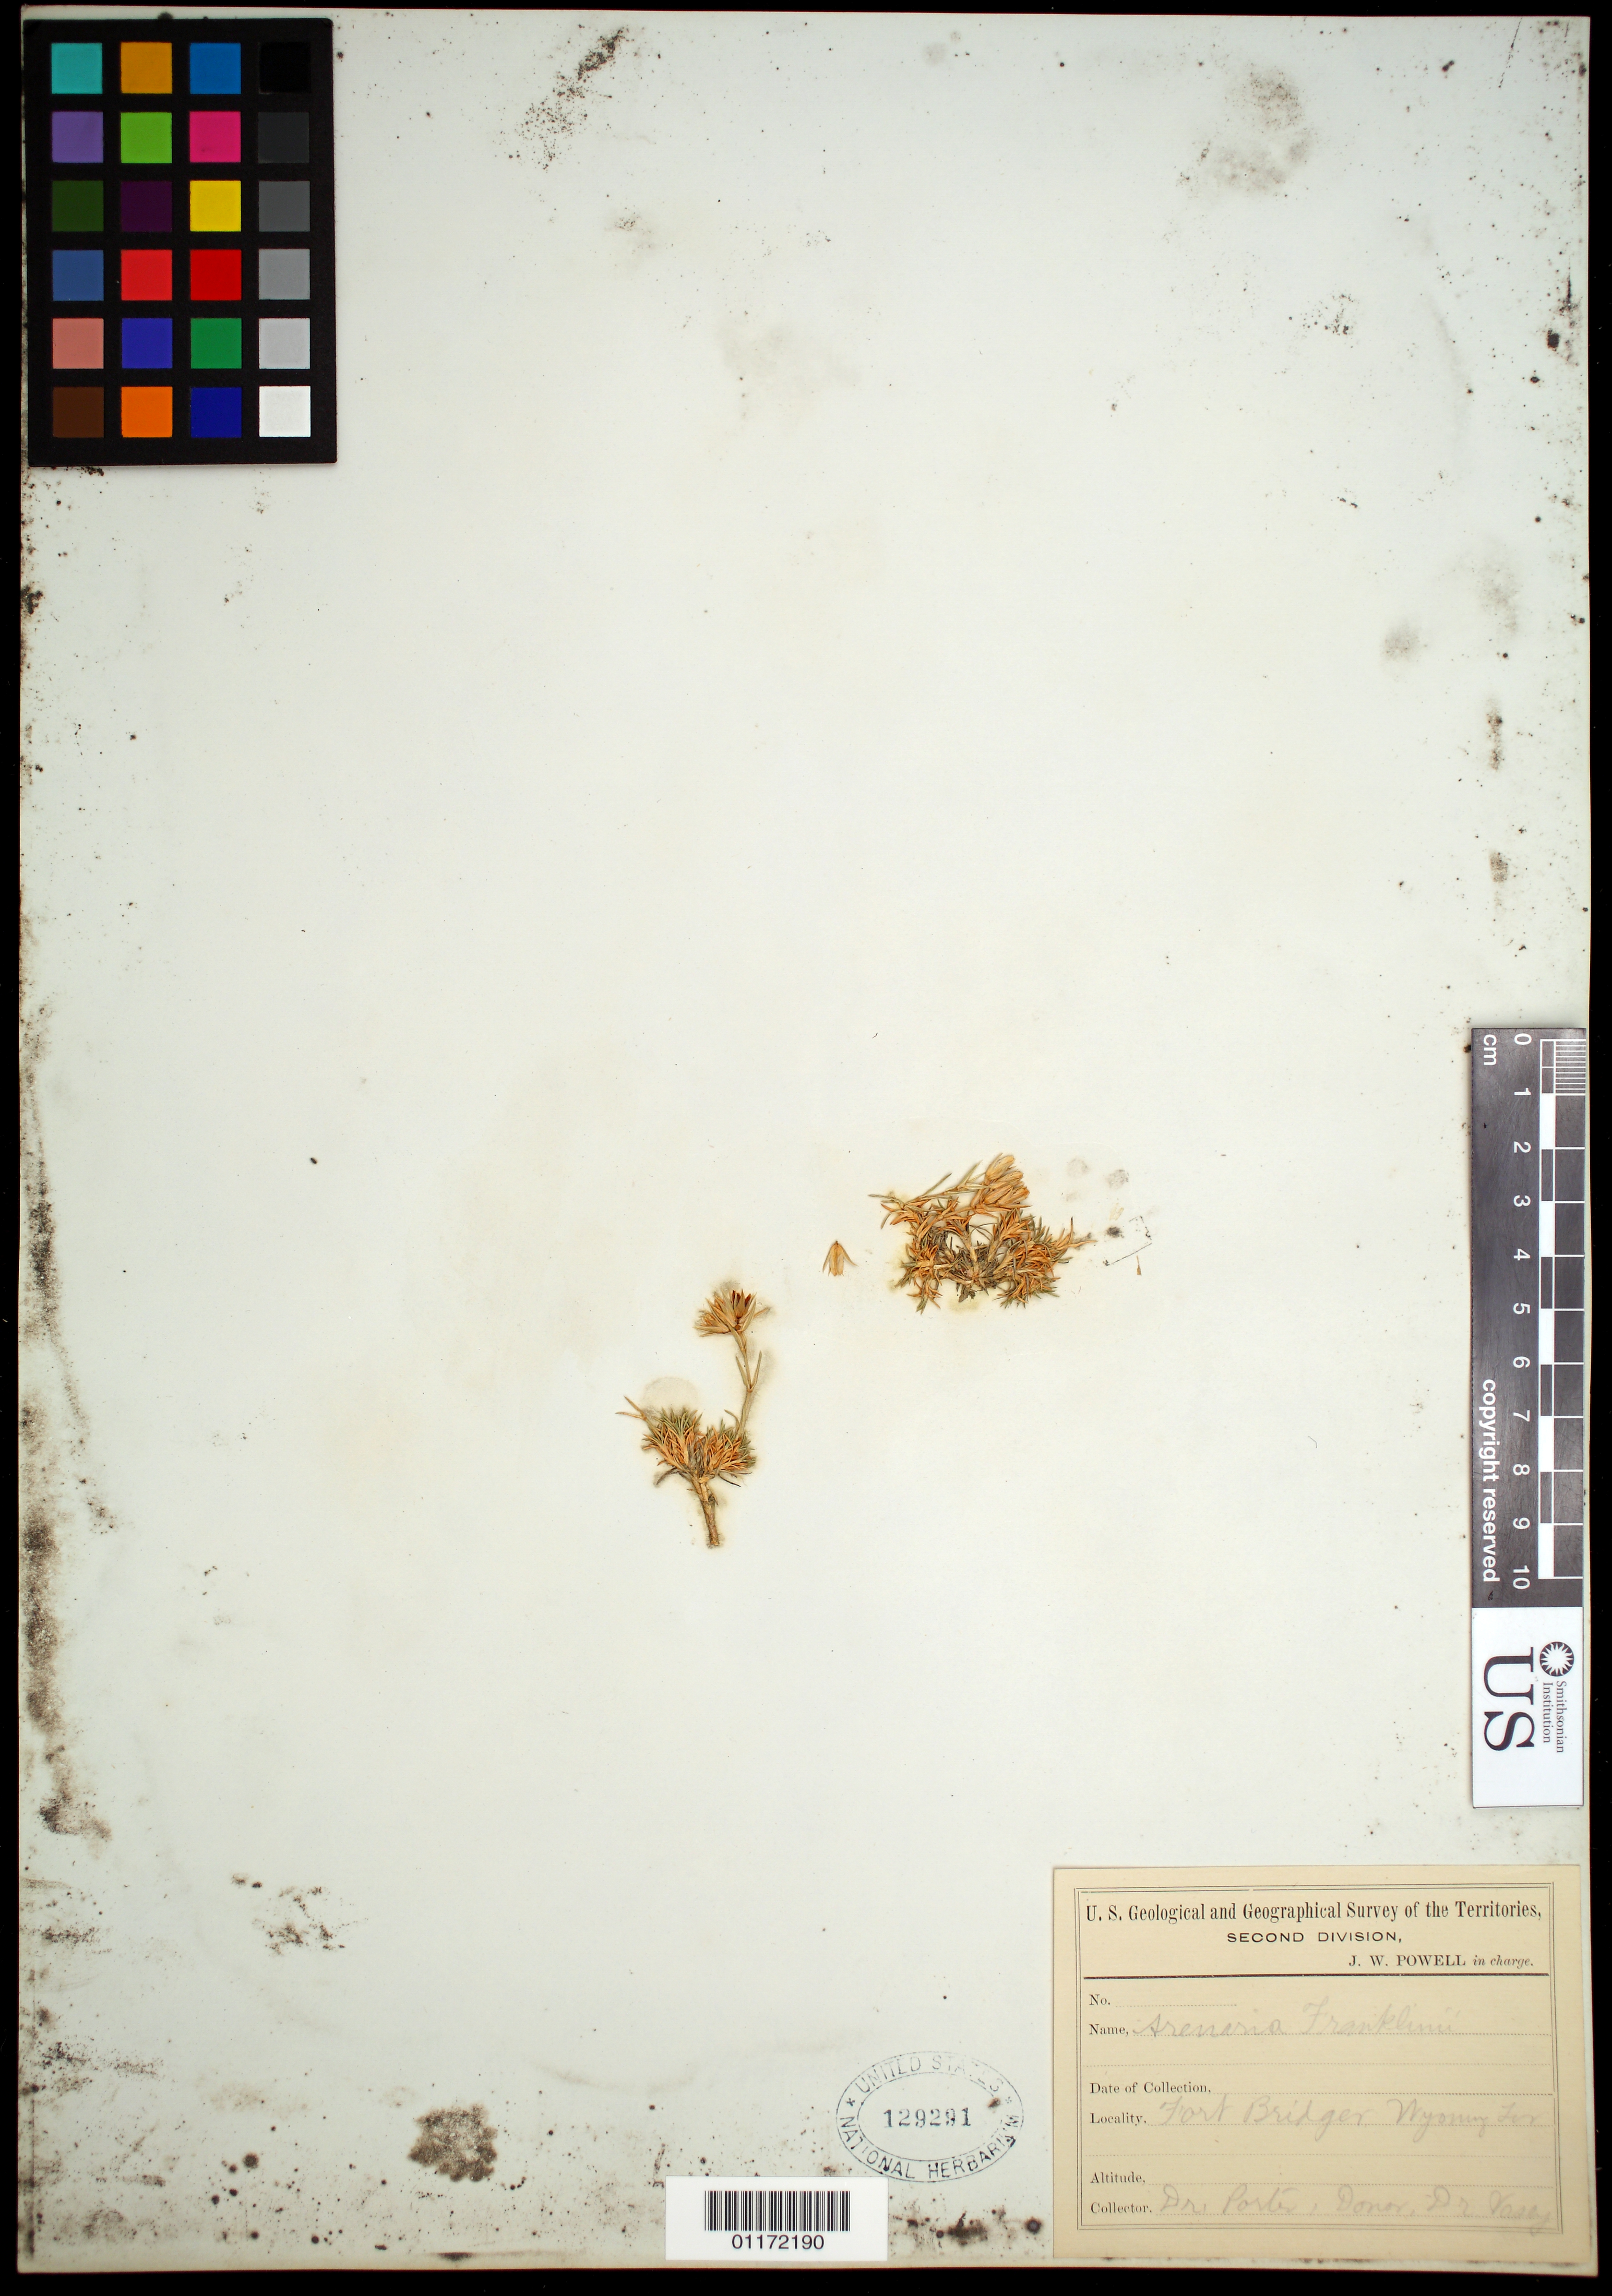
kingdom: Plantae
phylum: Tracheophyta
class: Magnoliopsida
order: Caryophyllales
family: Caryophyllaceae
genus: Eremogone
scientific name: Eremogone hookeri var. hookeri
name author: (Nutt.) W.A. Weber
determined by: Strong, Mark T., (BOT), Smithsonian Institution - National Museum of Natural History (UNITED STATES)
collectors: L. Porter & Vasey, --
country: United States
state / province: Wyoming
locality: Fort Bridger.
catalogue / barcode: US 129291